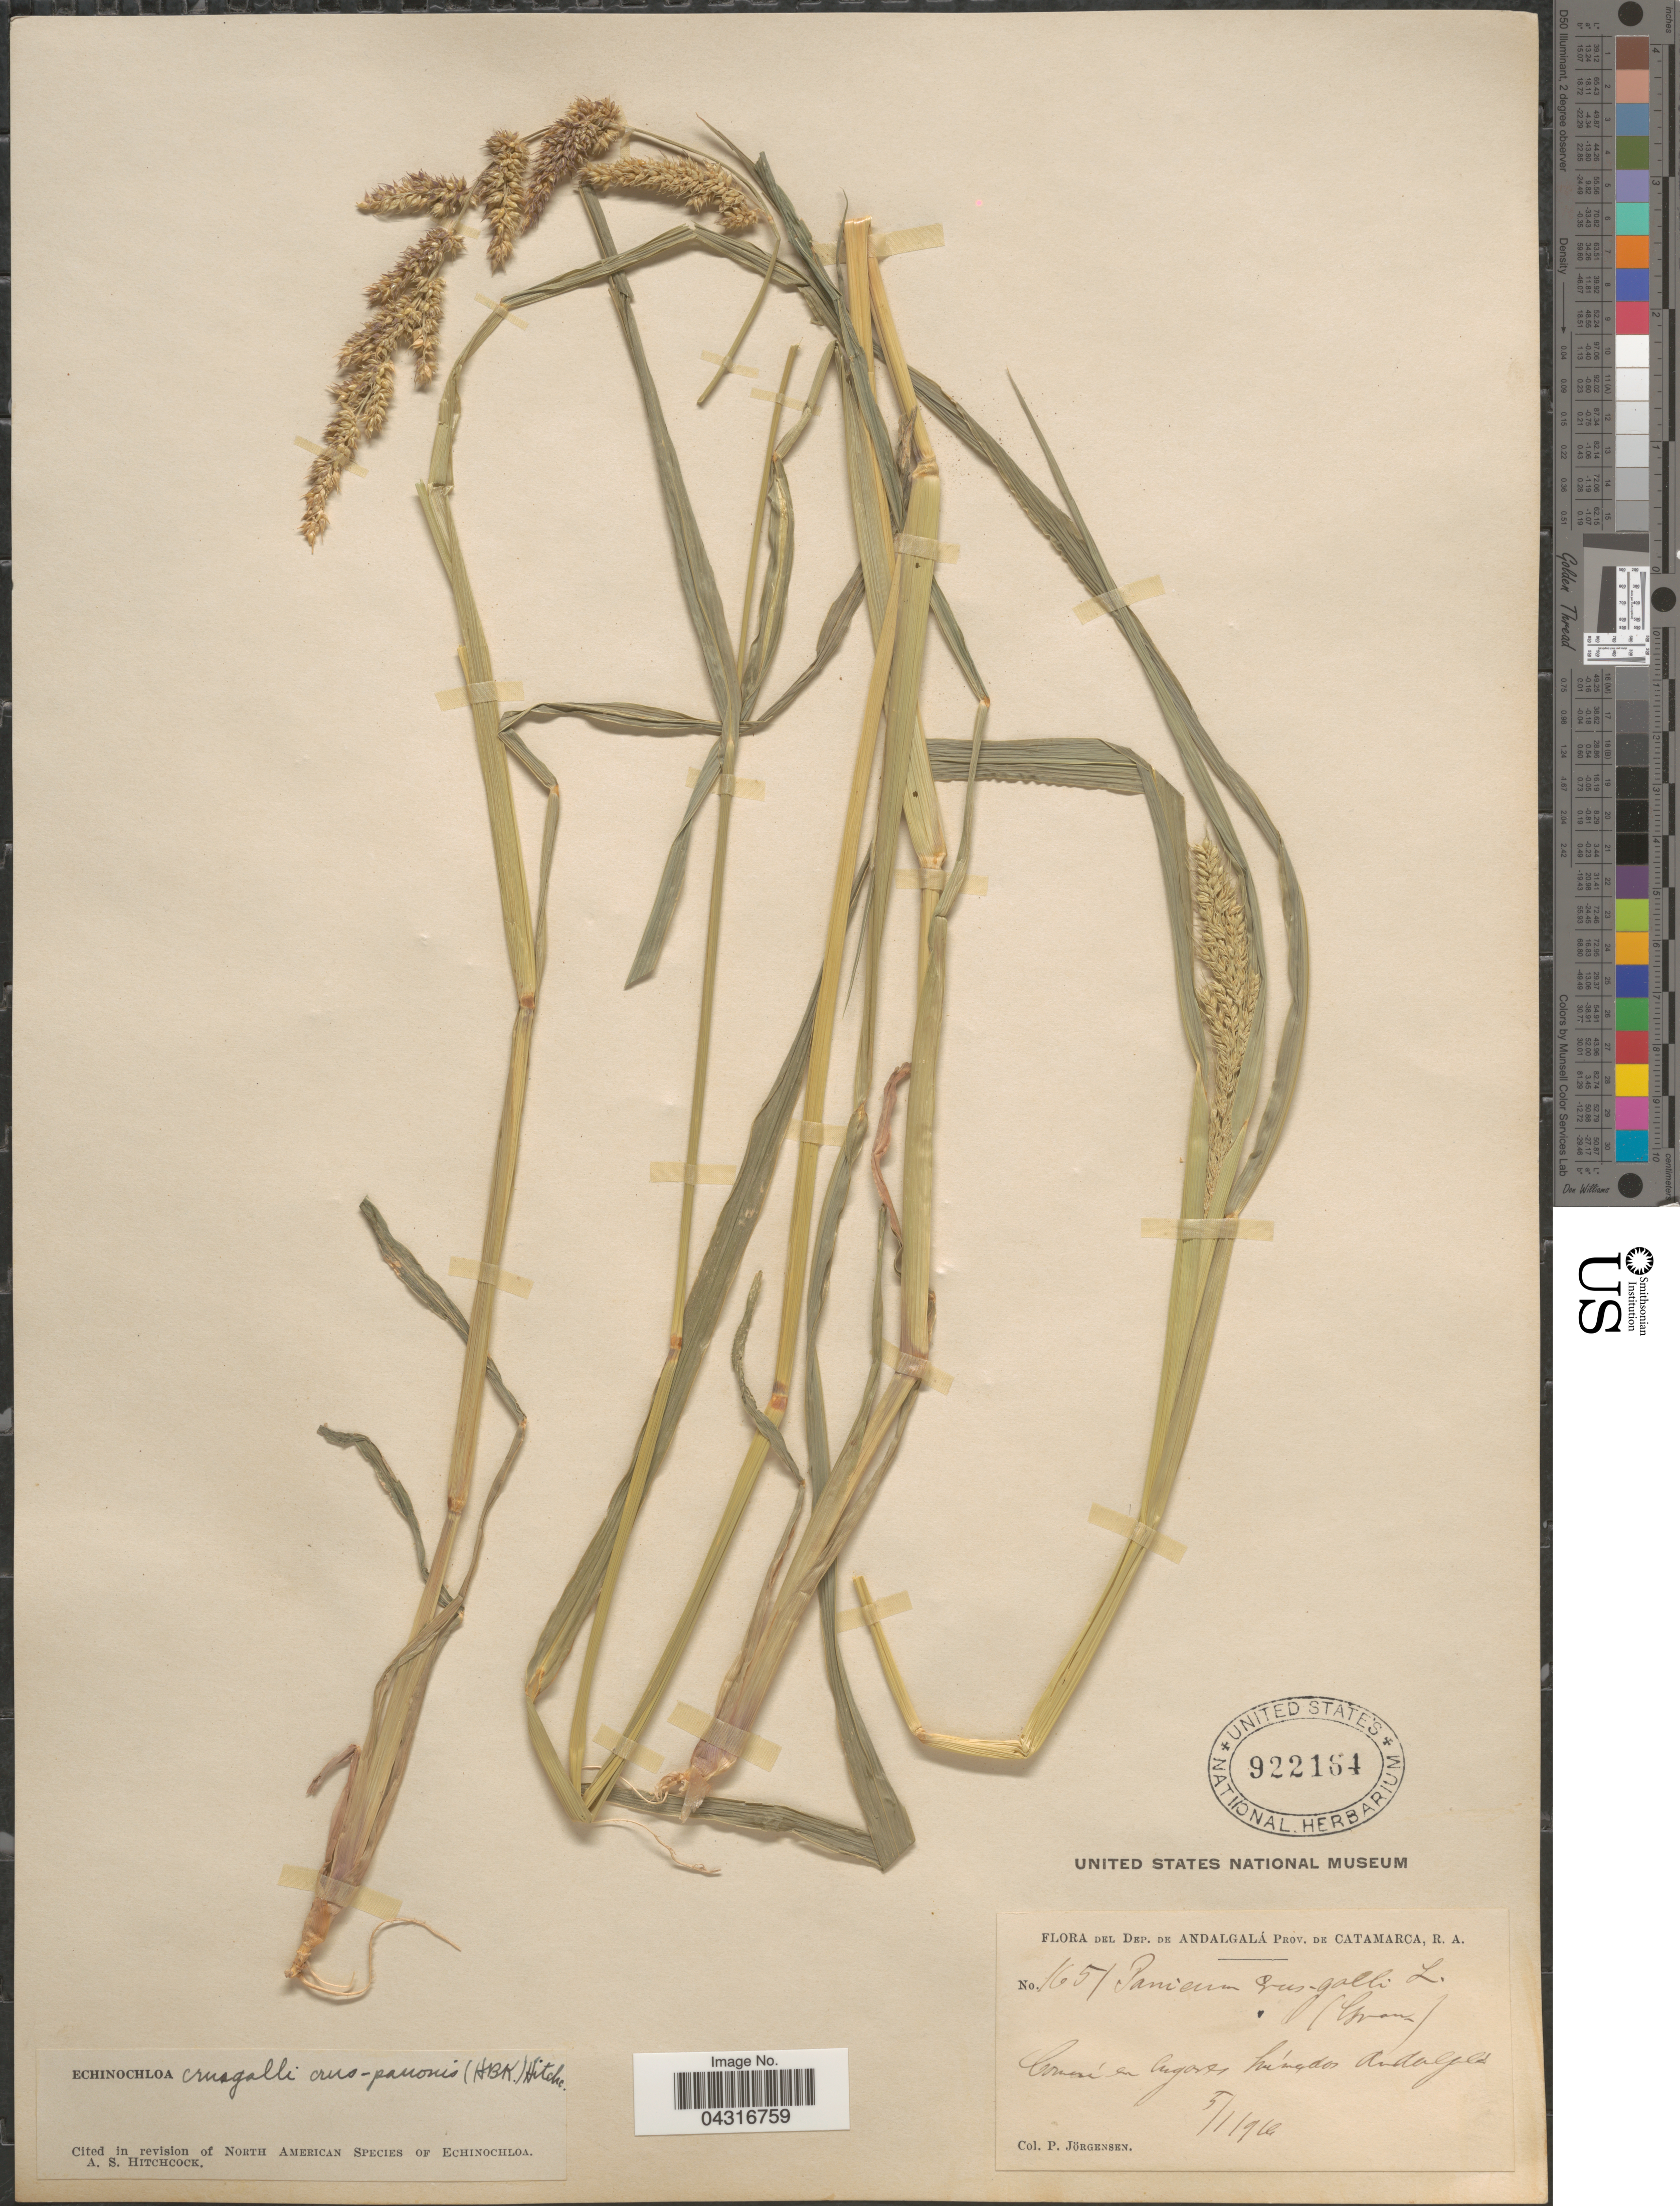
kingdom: Plantae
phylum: Tracheophyta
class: Liliopsida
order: Poales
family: Poaceae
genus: Echinochloa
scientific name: Echinochloa crus-pavonis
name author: (Kunth) Schult.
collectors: P. Jurgensen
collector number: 1651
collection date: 1916-01-05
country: Argentina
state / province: Catamarca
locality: Dep. de Andalgalá. Comun en lugosa húmedos Andalgalá.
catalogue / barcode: US 922164